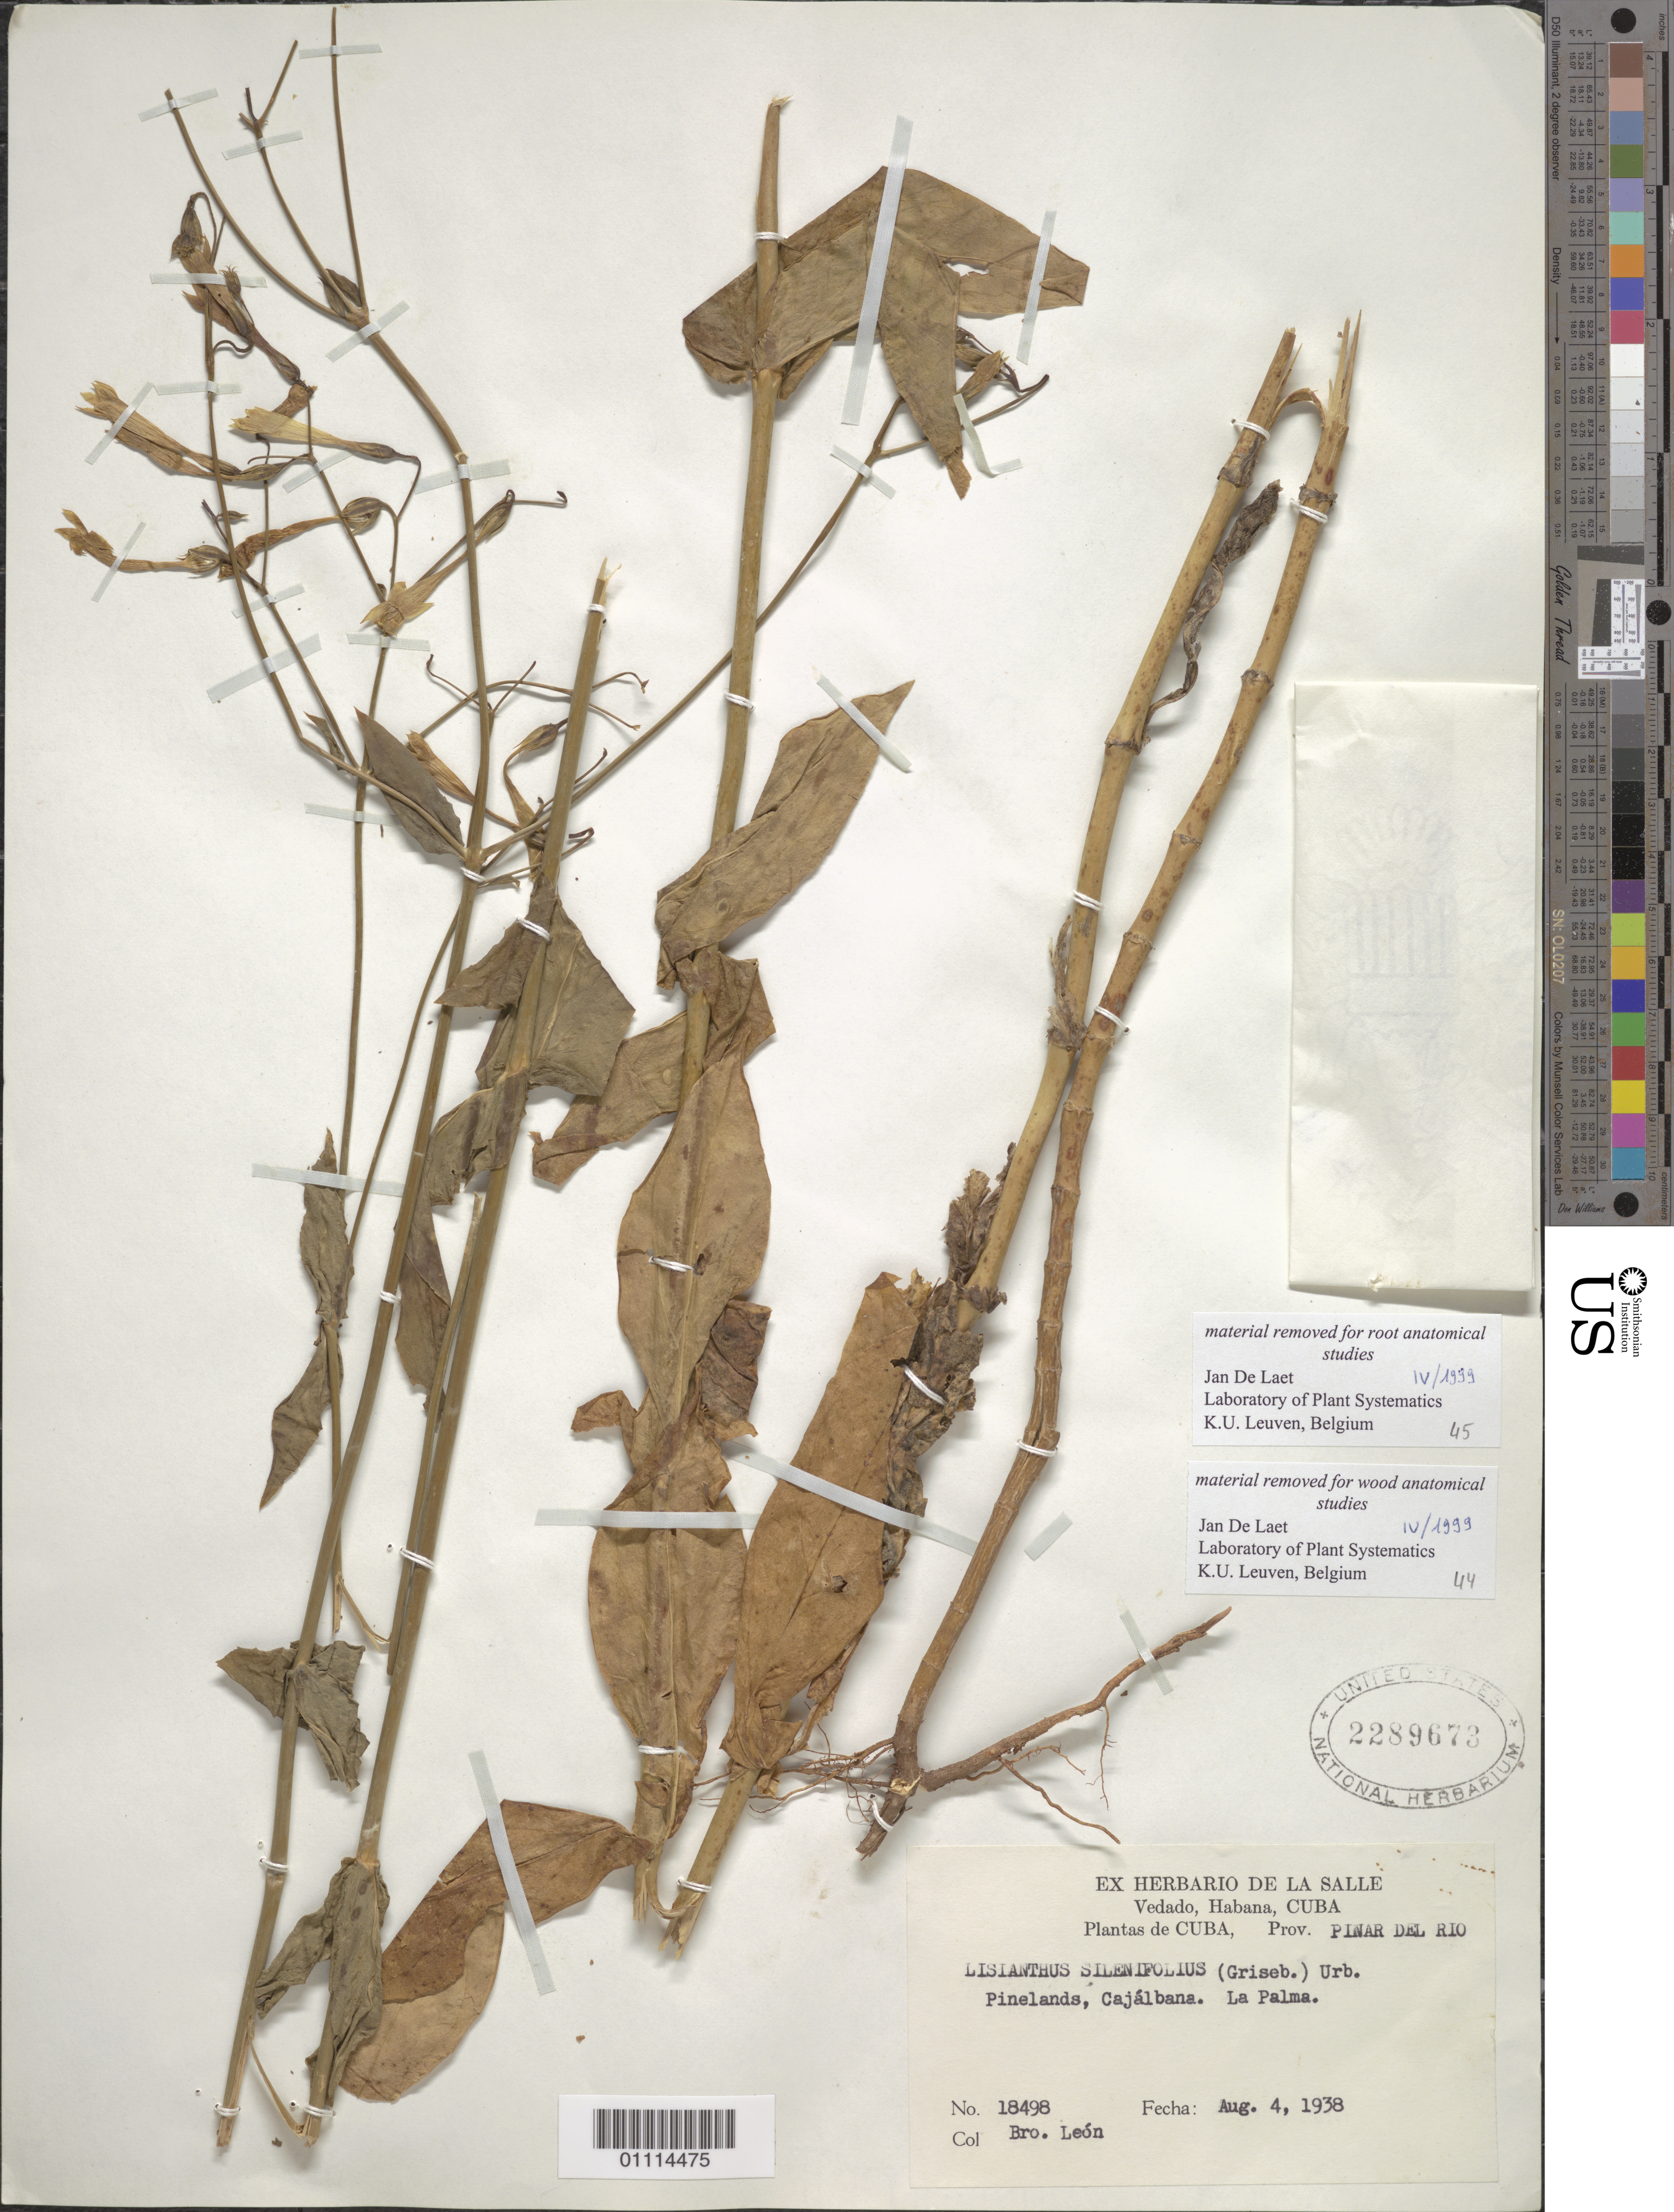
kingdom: Plantae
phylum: Tracheophyta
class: Magnoliopsida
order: Gentianales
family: Gentianaceae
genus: Lisianthius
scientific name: Lisianthius silenifolius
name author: (Griseb.) Urb.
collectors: Bro. León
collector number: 18498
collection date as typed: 04 Aug 1938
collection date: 1938-08-04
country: Cuba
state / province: Pinar del Rio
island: Cuba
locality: Pinelands, Cajalbana La Palma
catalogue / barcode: US 2289673